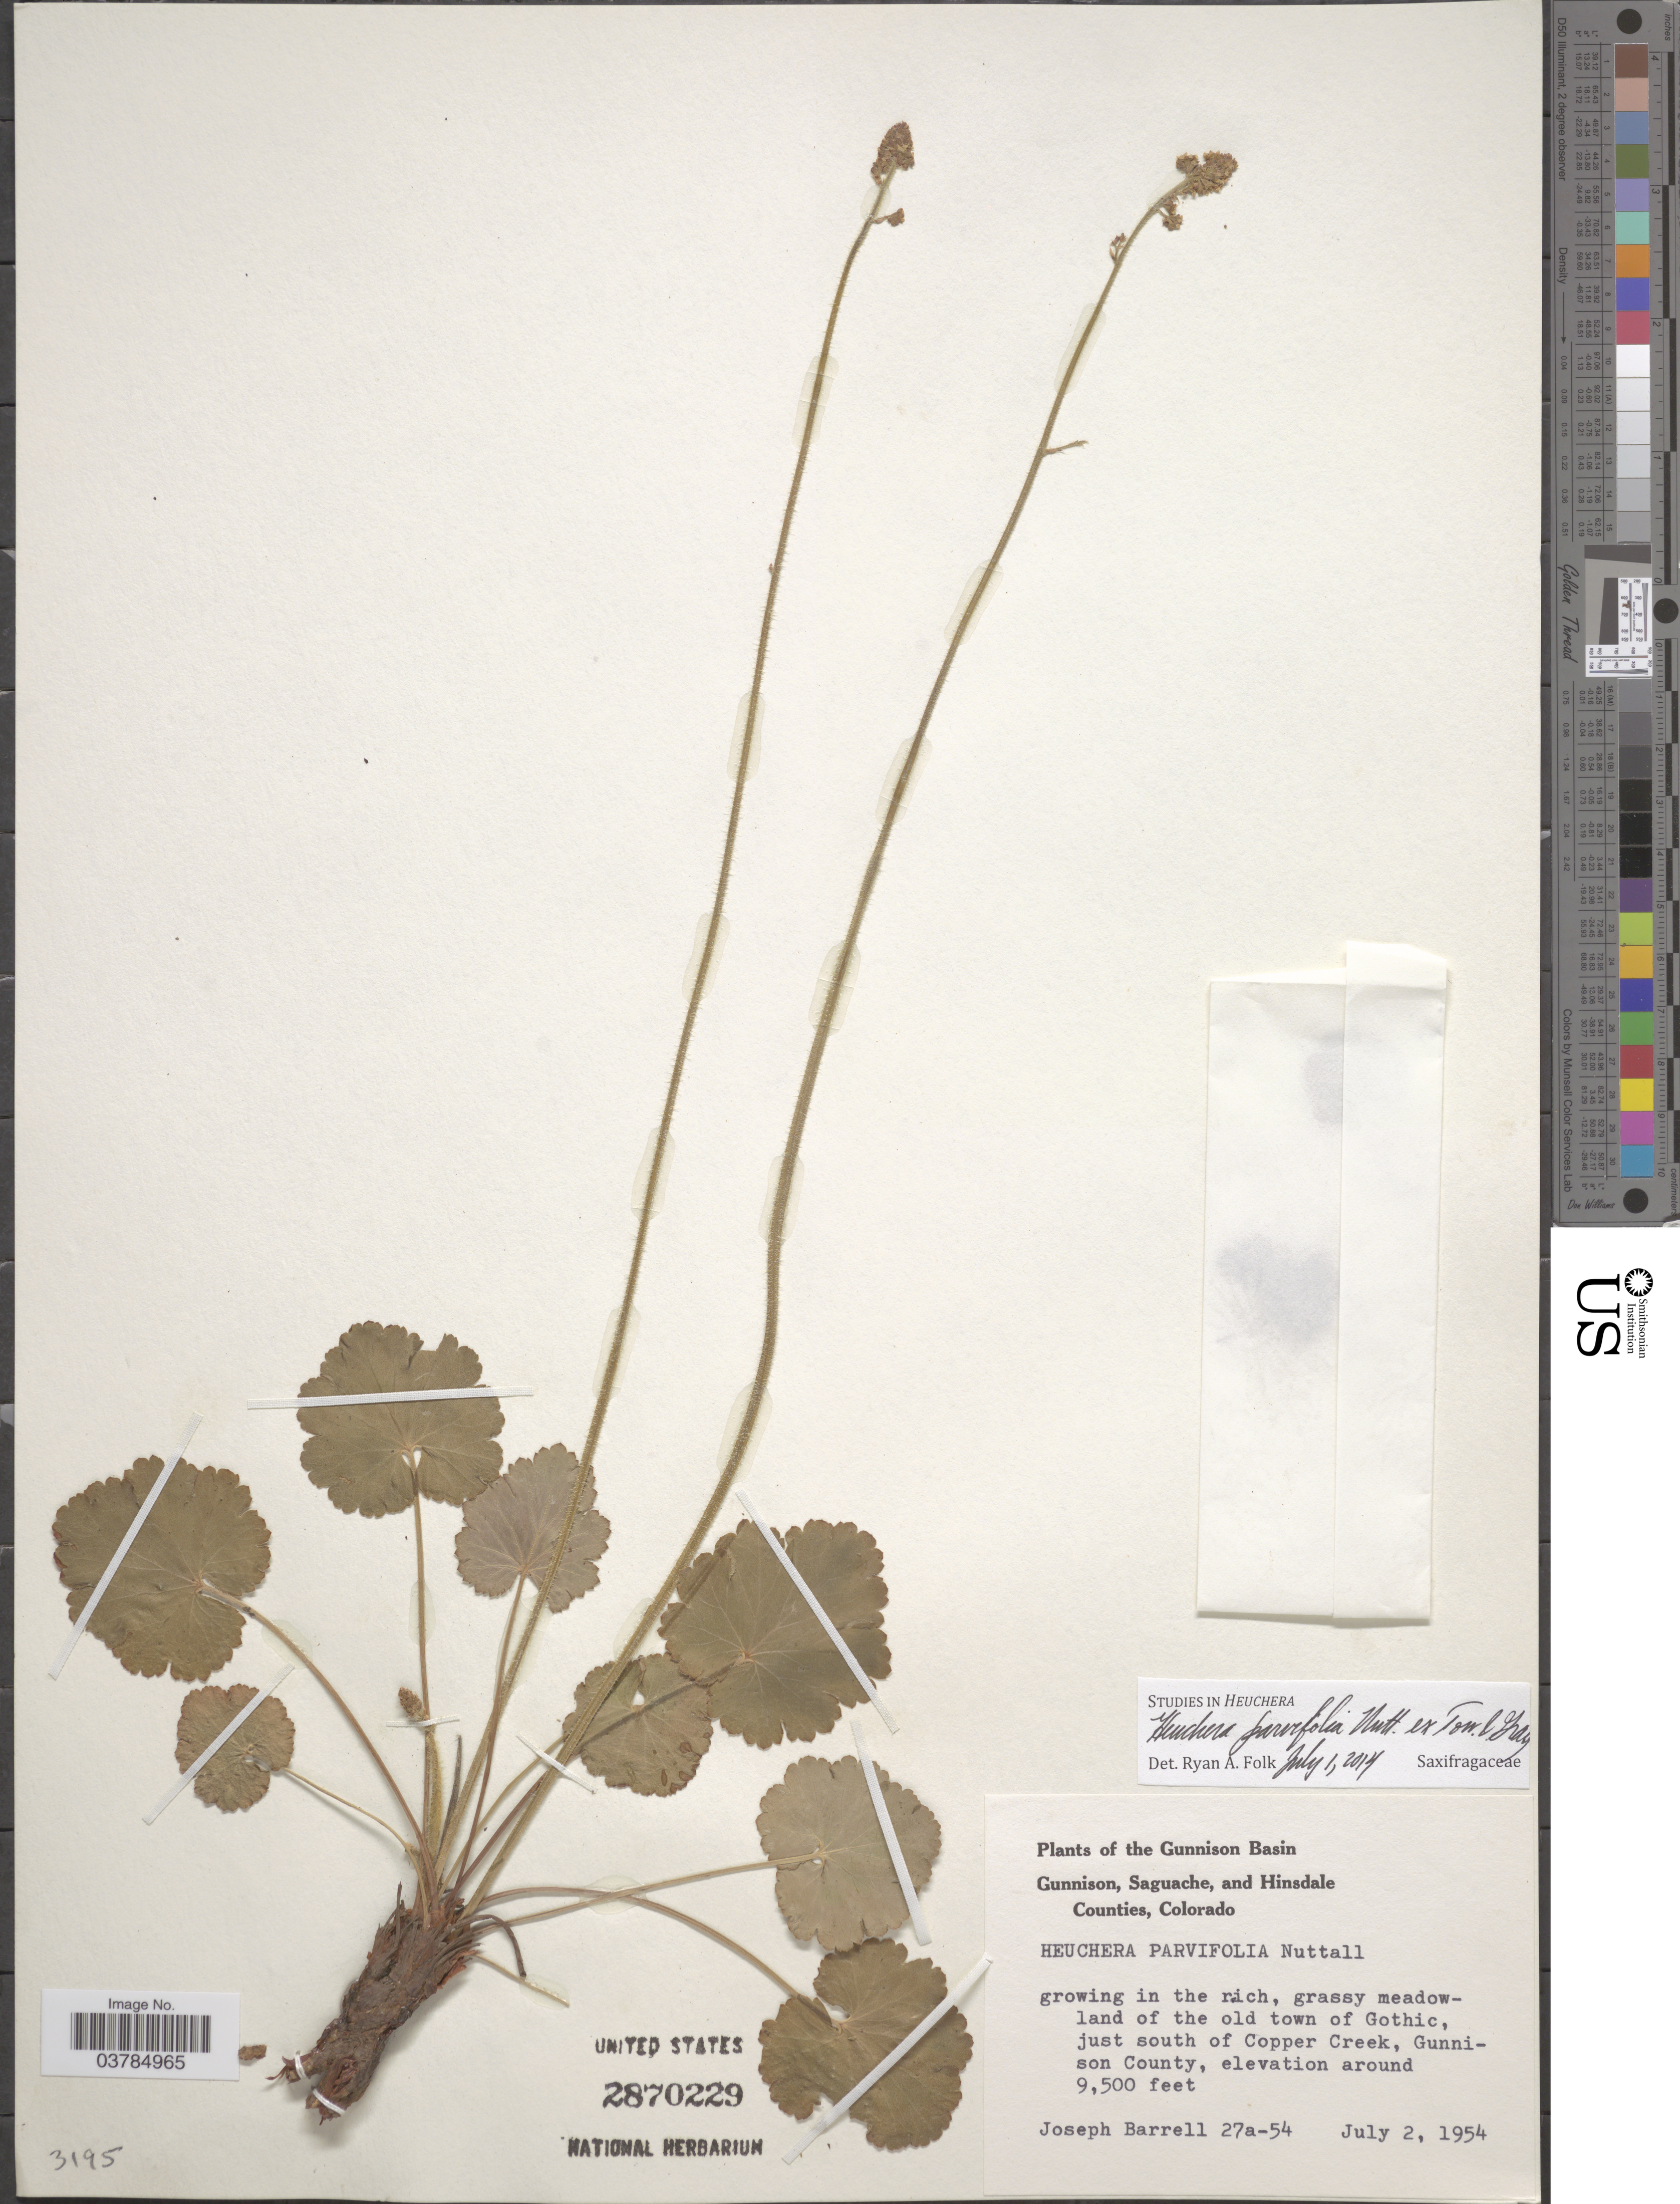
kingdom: Plantae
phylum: Tracheophyta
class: Magnoliopsida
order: Saxifragales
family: Saxifragaceae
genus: Heuchera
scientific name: Heuchera parvifolia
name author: Nutt.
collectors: J. Barrell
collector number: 27a-54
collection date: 1954-07-02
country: United States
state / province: Colorado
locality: The Gunnison Basin. Growing in the rich, grassy meadowland of the old town of Gothic, just south of Copper Creek, Gunnison County.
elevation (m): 2896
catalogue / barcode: US 2870229